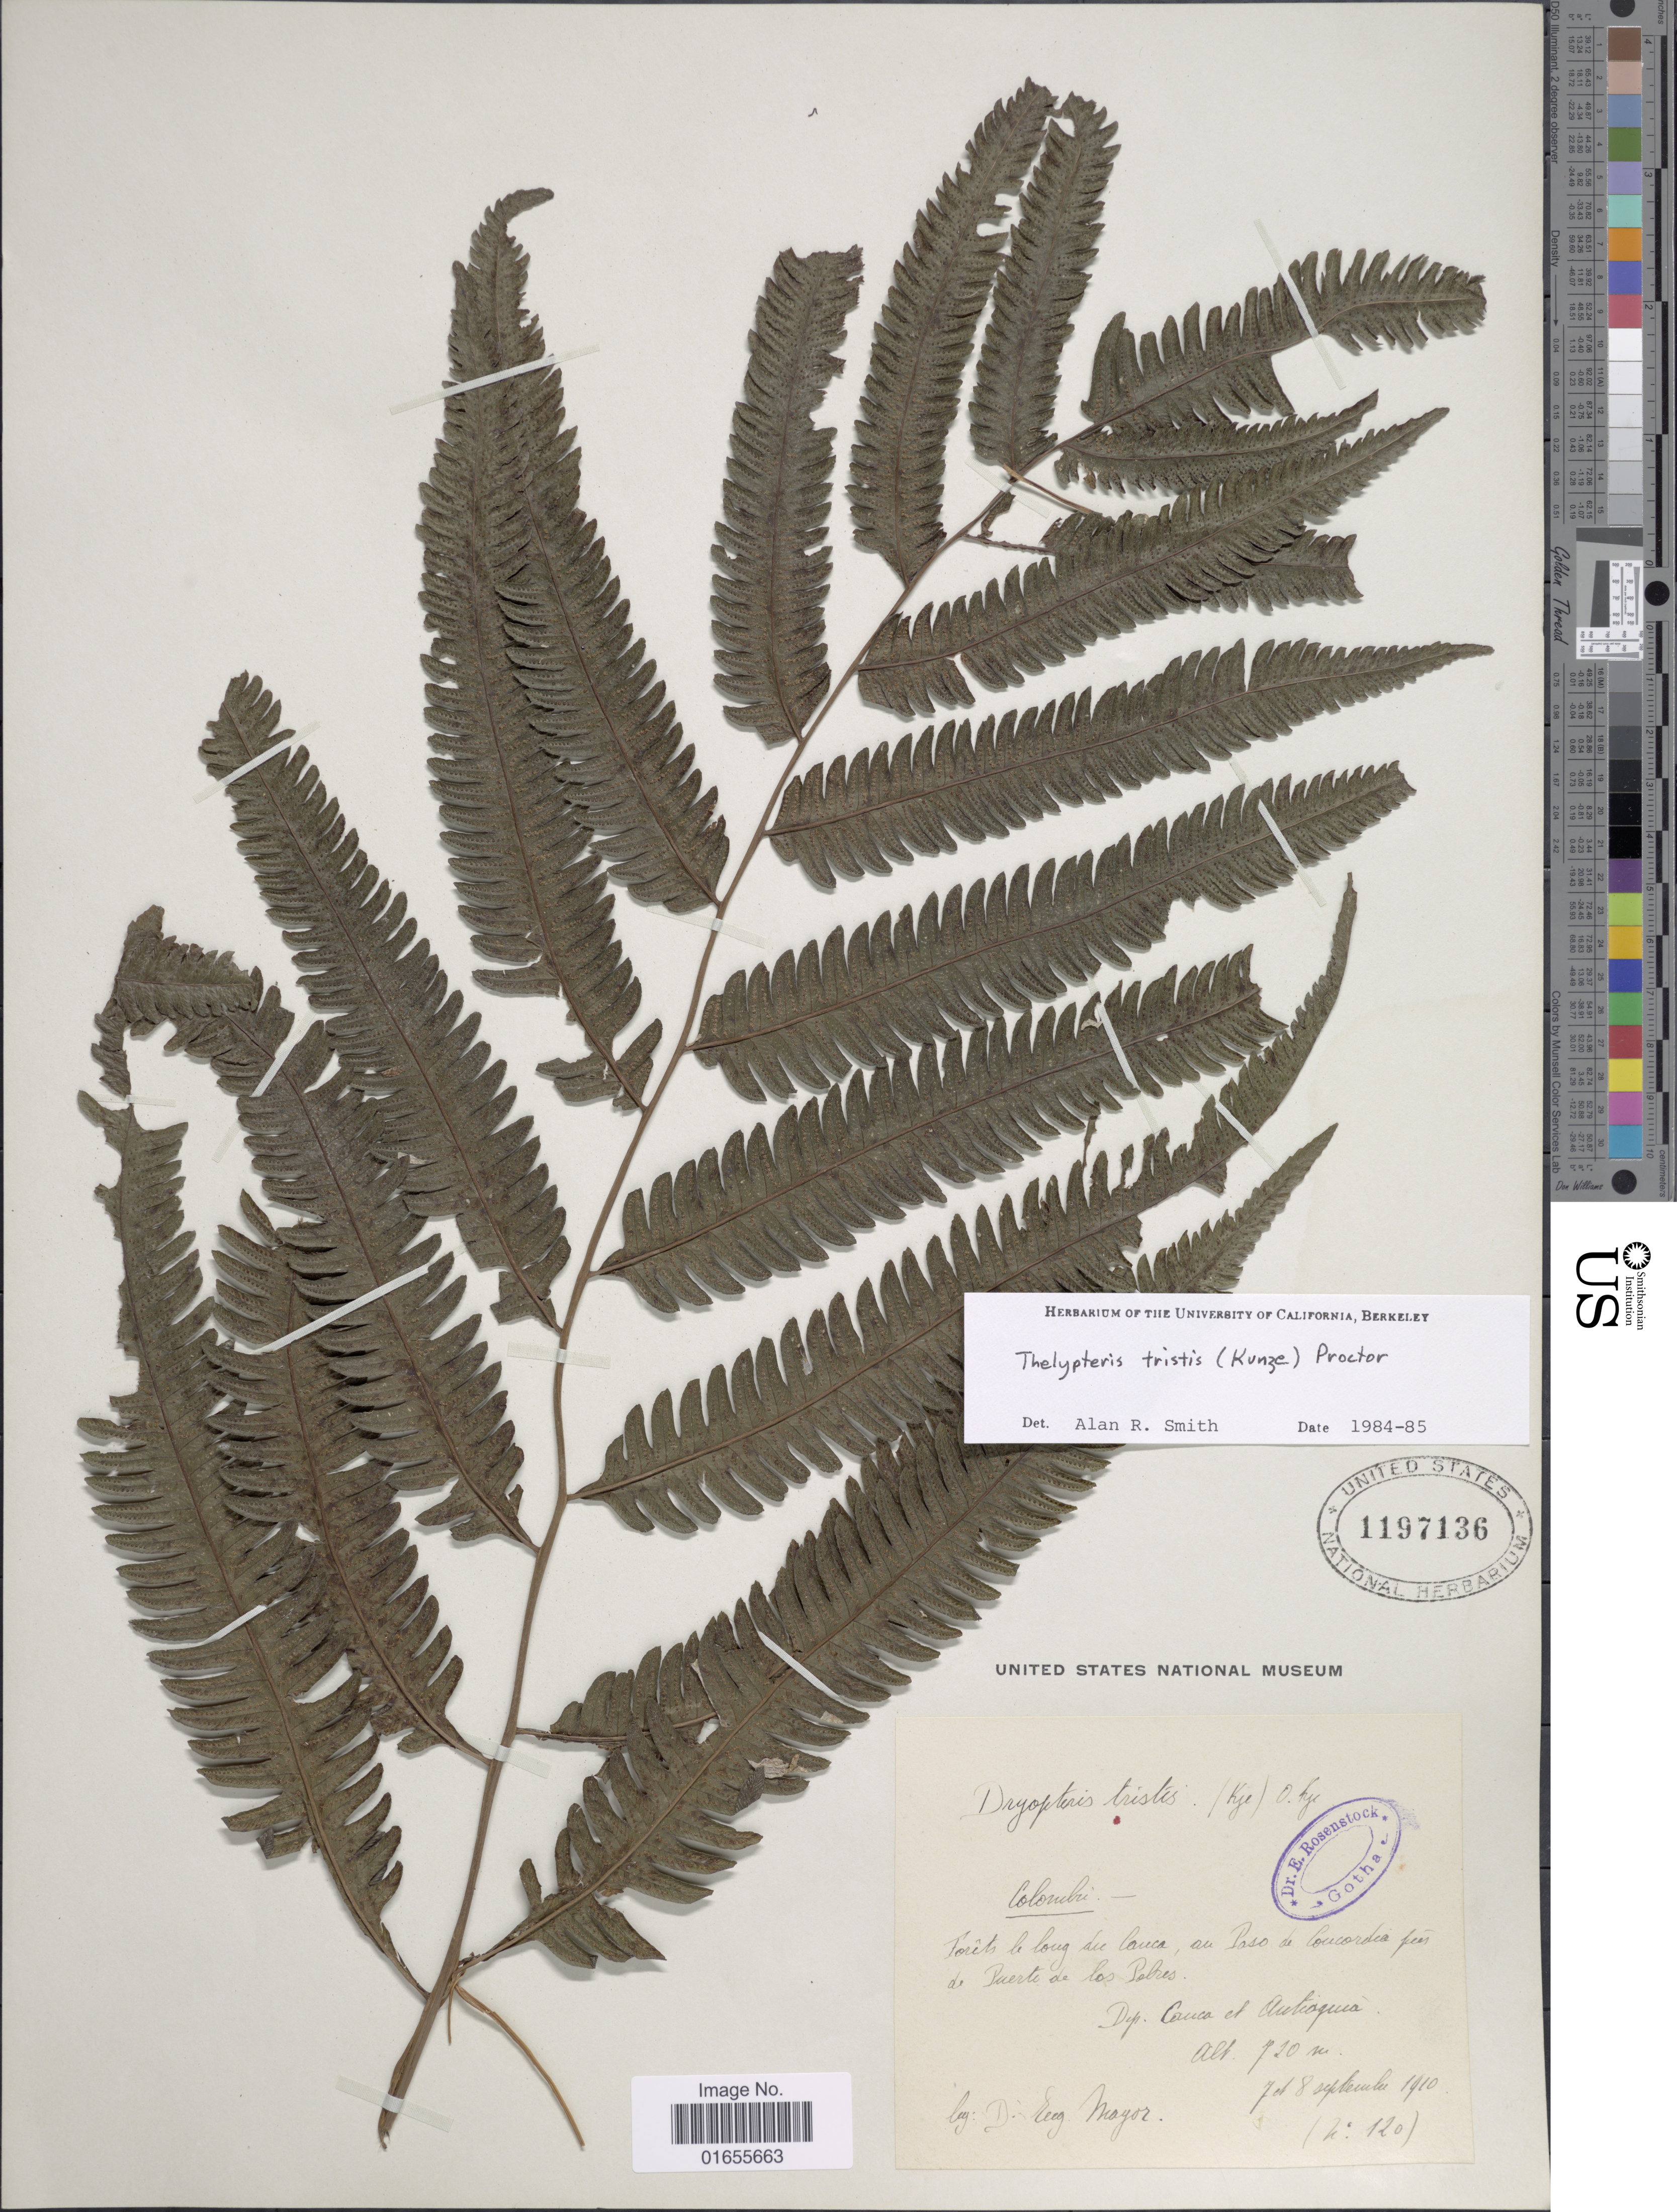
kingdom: Plantae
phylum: Tracheophyta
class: Polypodiopsida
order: Polypodiales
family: Thelypteridaceae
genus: Goniopteris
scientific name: Goniopteris tristis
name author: (Kuntze) Brade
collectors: E. Mayor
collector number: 120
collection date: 1910-09-07/1910-09-08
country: Colombia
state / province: Antioquia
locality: Forets le long du Cauca, au Paso de Concordia pres de Puerte de los Pobres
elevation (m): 720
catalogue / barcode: US 1197136